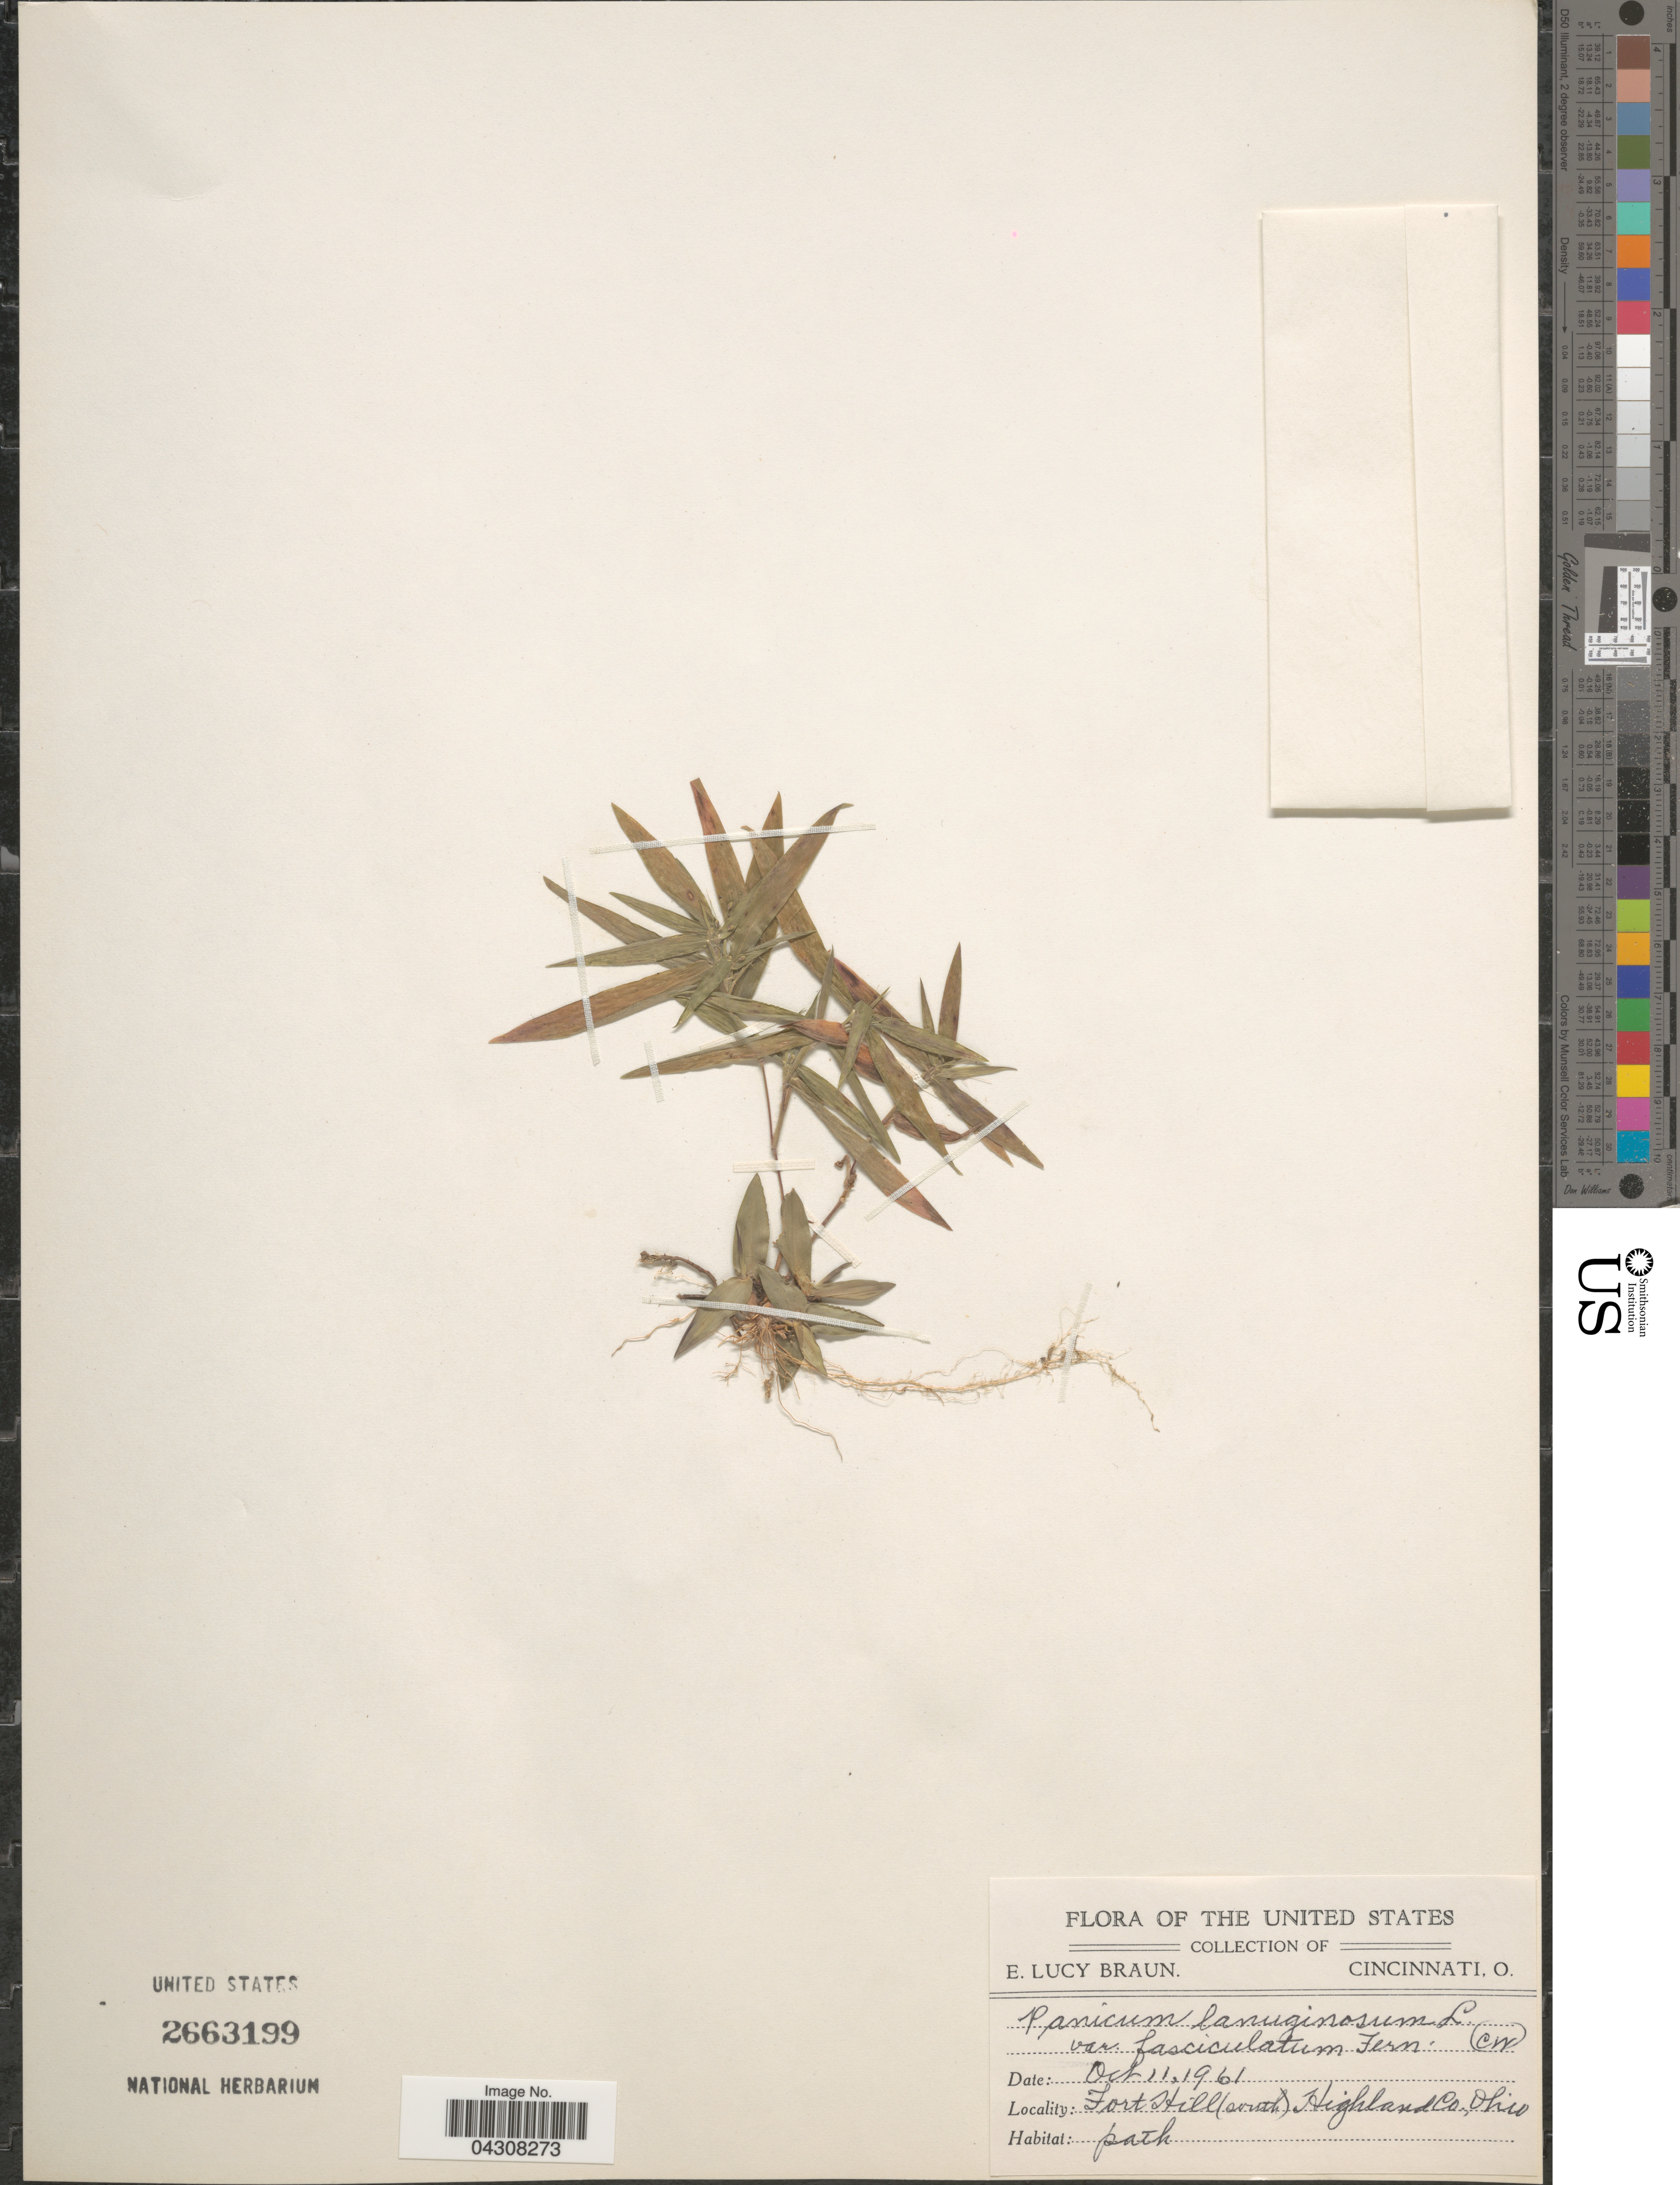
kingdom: Plantae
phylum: Tracheophyta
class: Liliopsida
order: Poales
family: Poaceae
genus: Dichanthelium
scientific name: Dichanthelium acuminatum var. acuminatum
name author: (Sw.) Gould & C.A. Clark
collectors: E. L. Braun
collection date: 1961-10-11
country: United States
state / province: Ohio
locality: Fort Hill (south), Highland Co.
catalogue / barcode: US 2663199